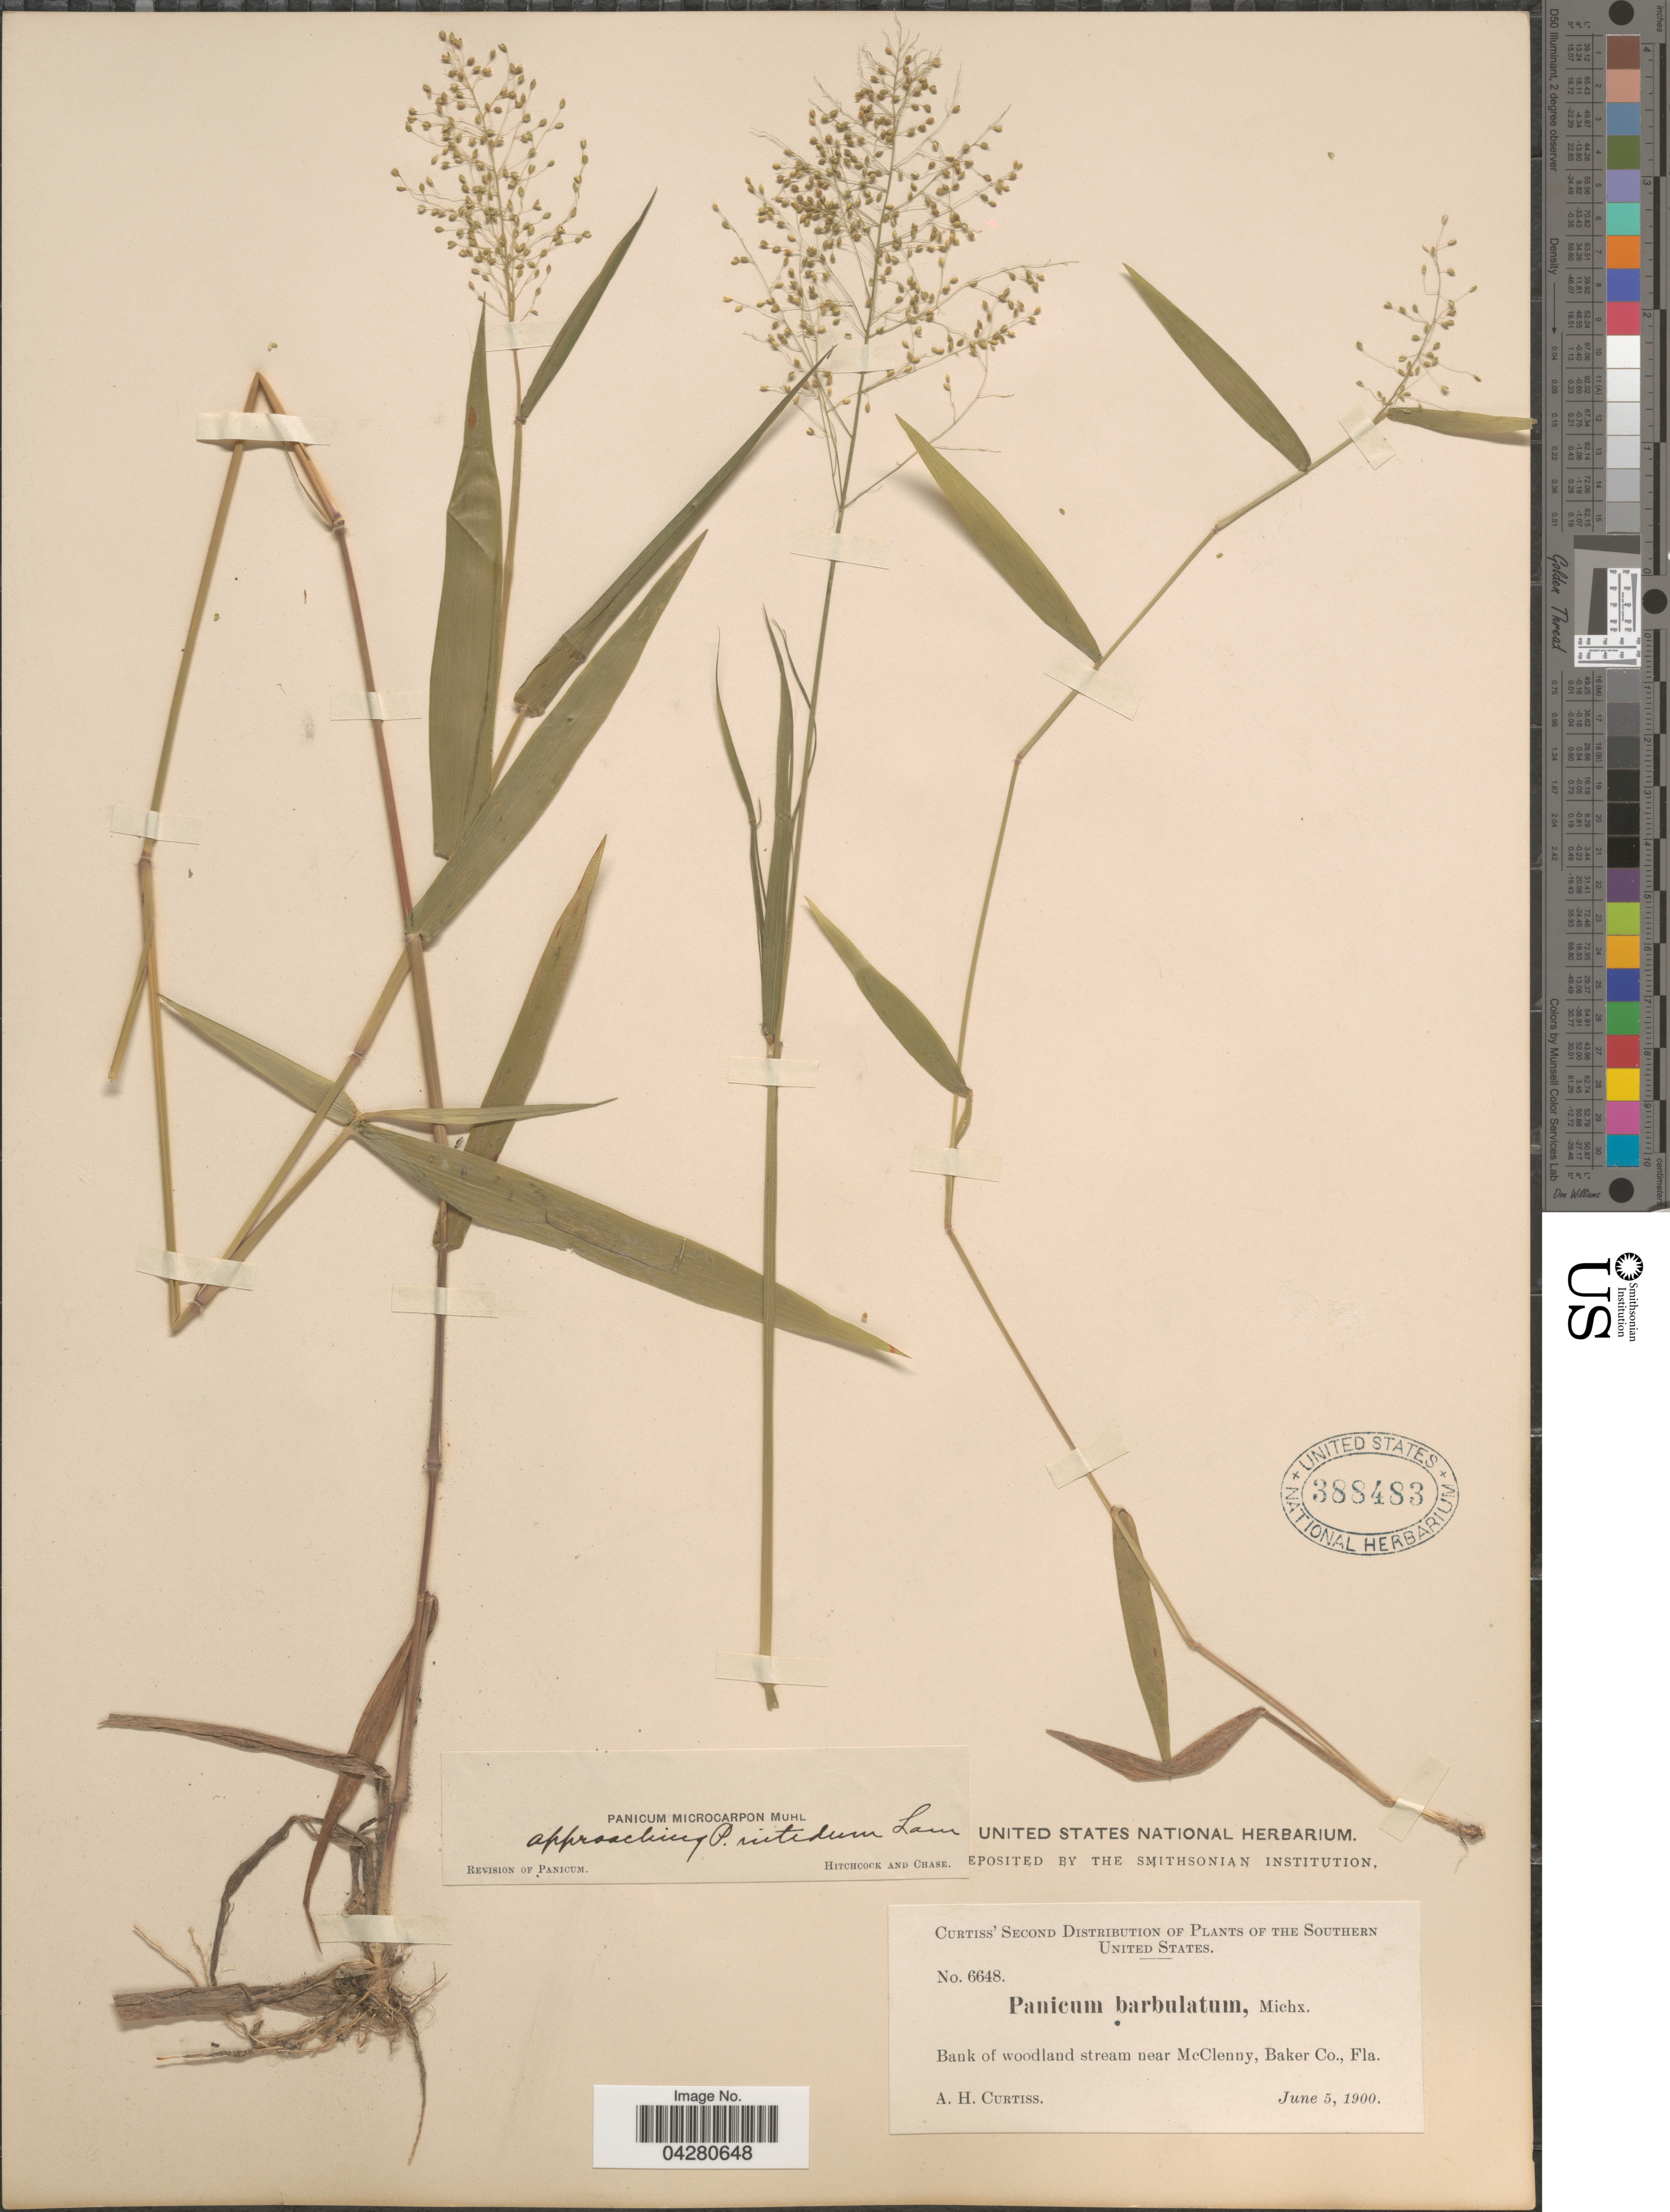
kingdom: Plantae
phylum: Tracheophyta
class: Liliopsida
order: Poales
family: Poaceae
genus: Dichanthelium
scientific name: Dichanthelium dichotomum var. dichotomum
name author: (L.) Gould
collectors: A. H. Curtiss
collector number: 6648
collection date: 1900-06-05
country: United States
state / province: Florida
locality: The Southern United States. Bank of woodland stream near McClenny, Baker Co.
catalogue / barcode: US 388483